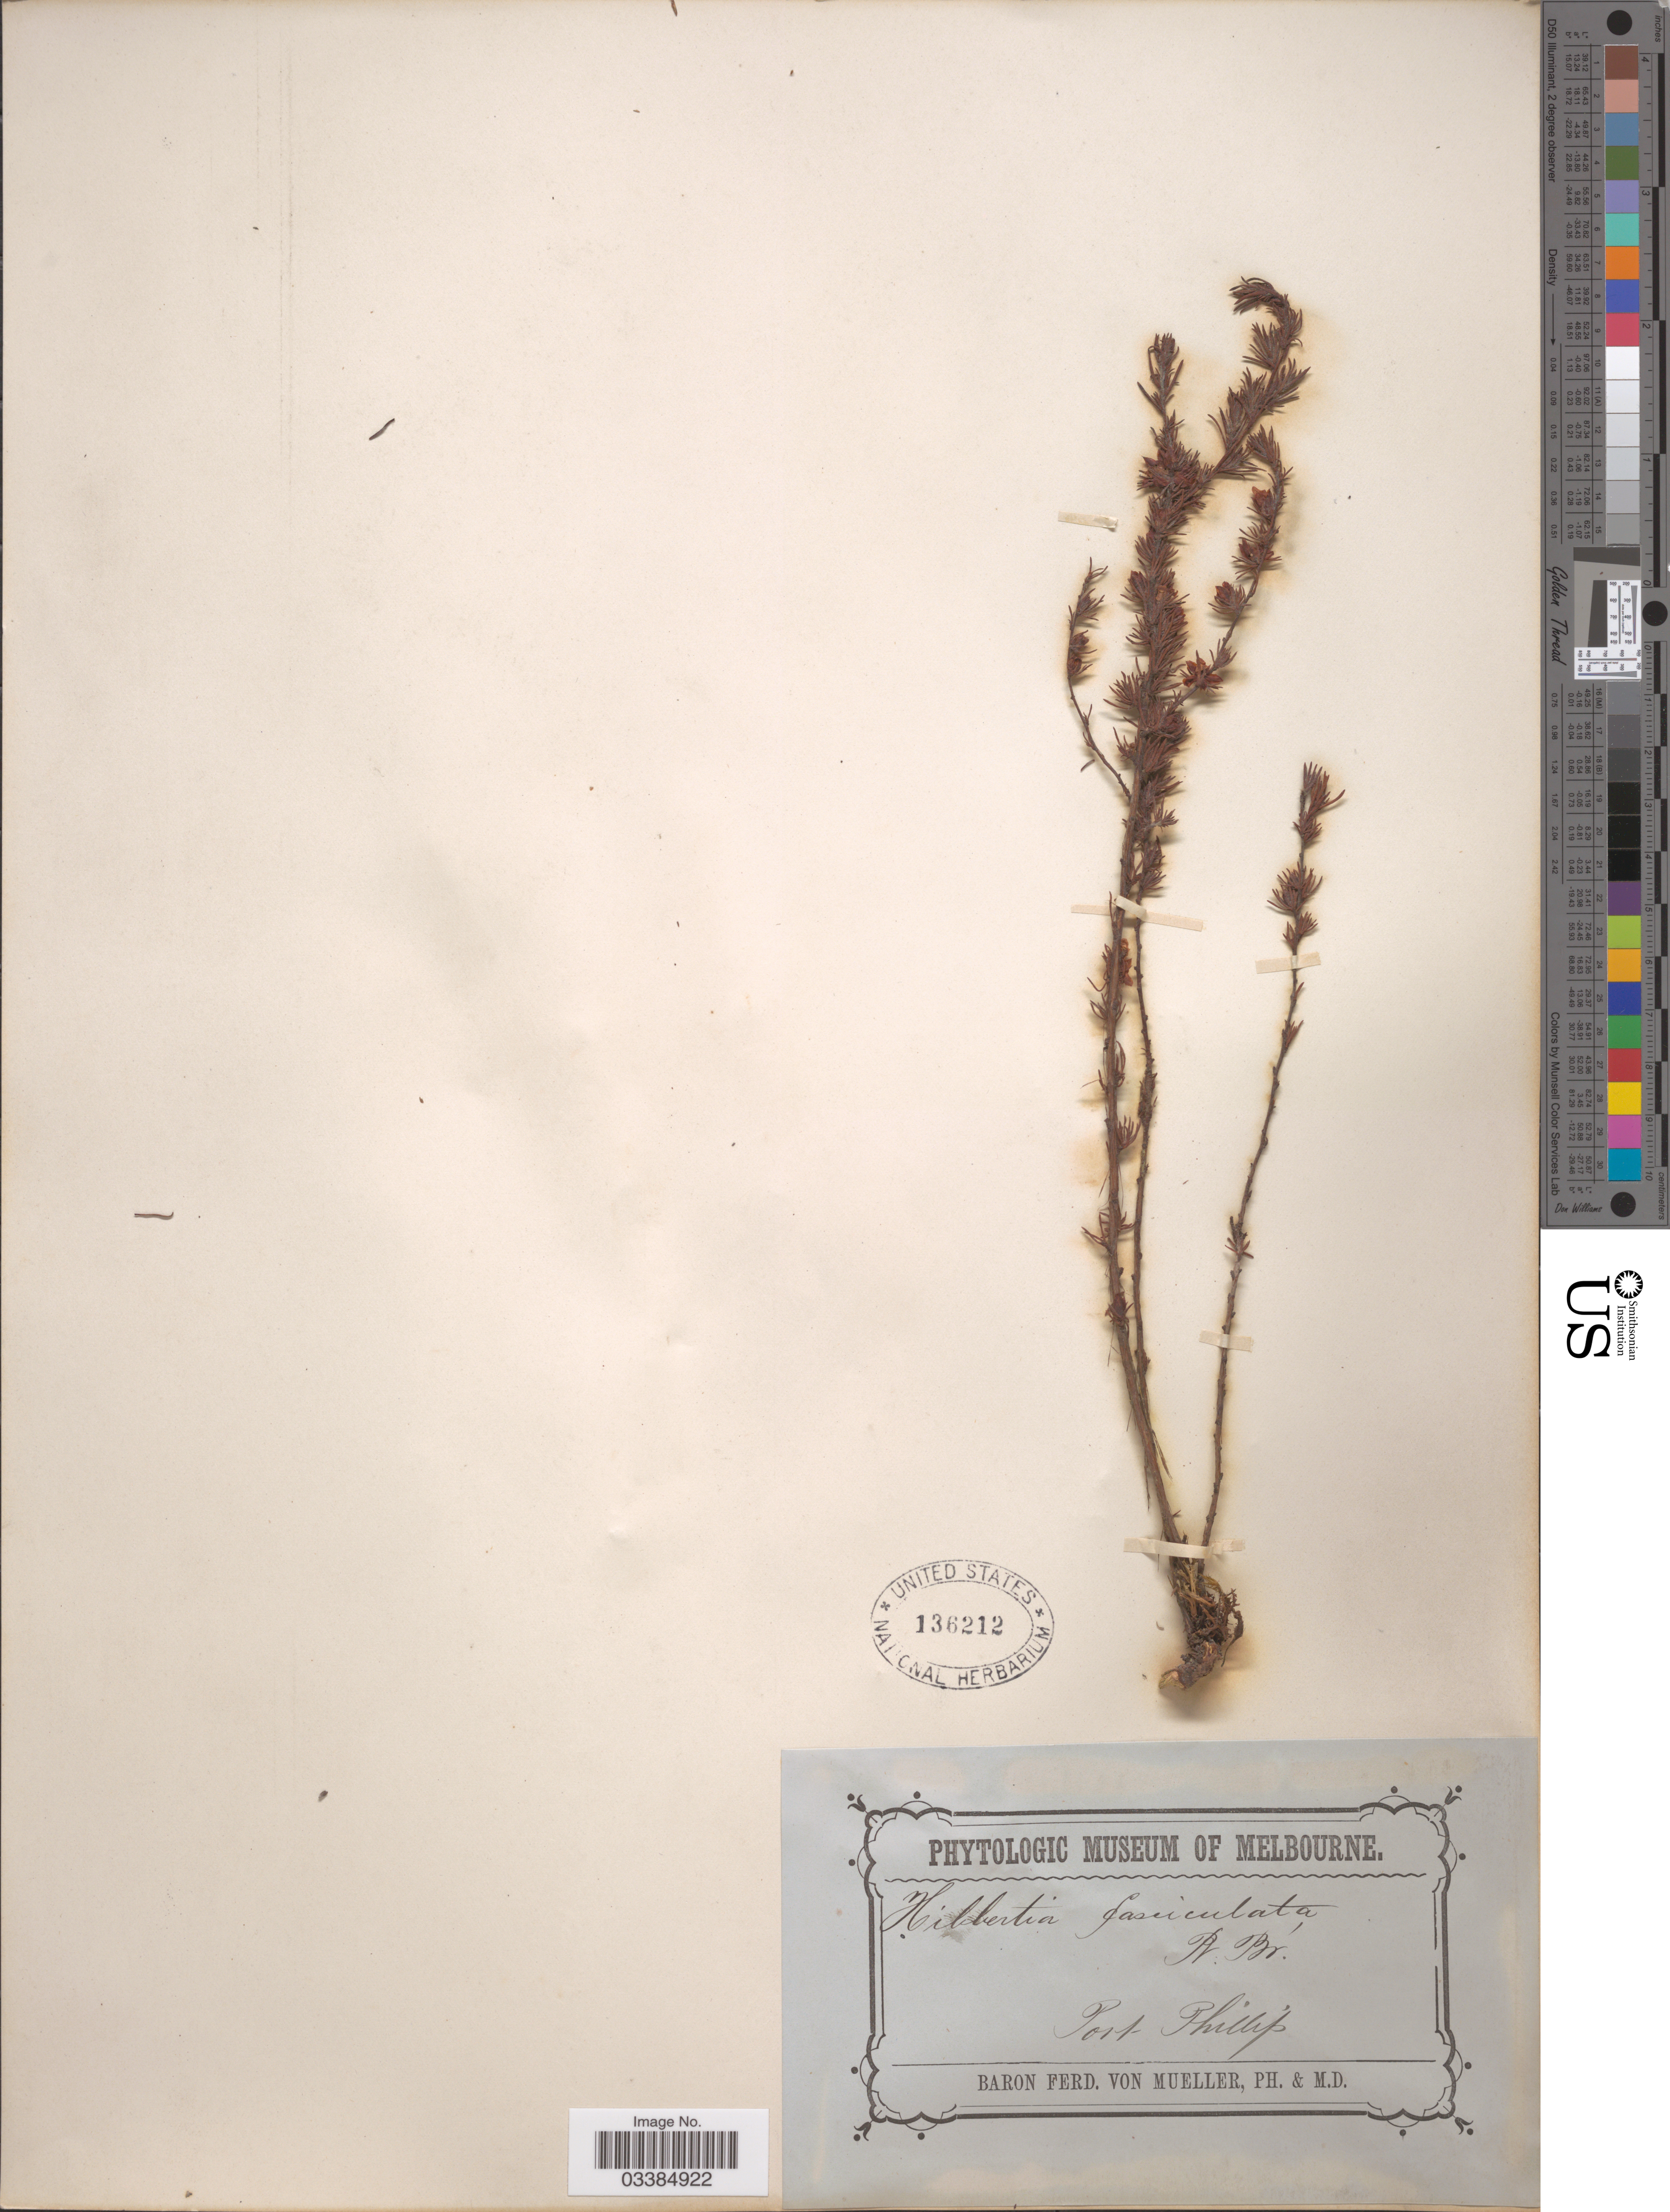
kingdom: Plantae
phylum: Tracheophyta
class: Magnoliopsida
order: Dilleniales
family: Dilleniaceae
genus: Hibbertia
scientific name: Hibbertia fasciculata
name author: R. Br. ex DC.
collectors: F. Mueller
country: Australia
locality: Port Phillip.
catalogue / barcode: US 136212